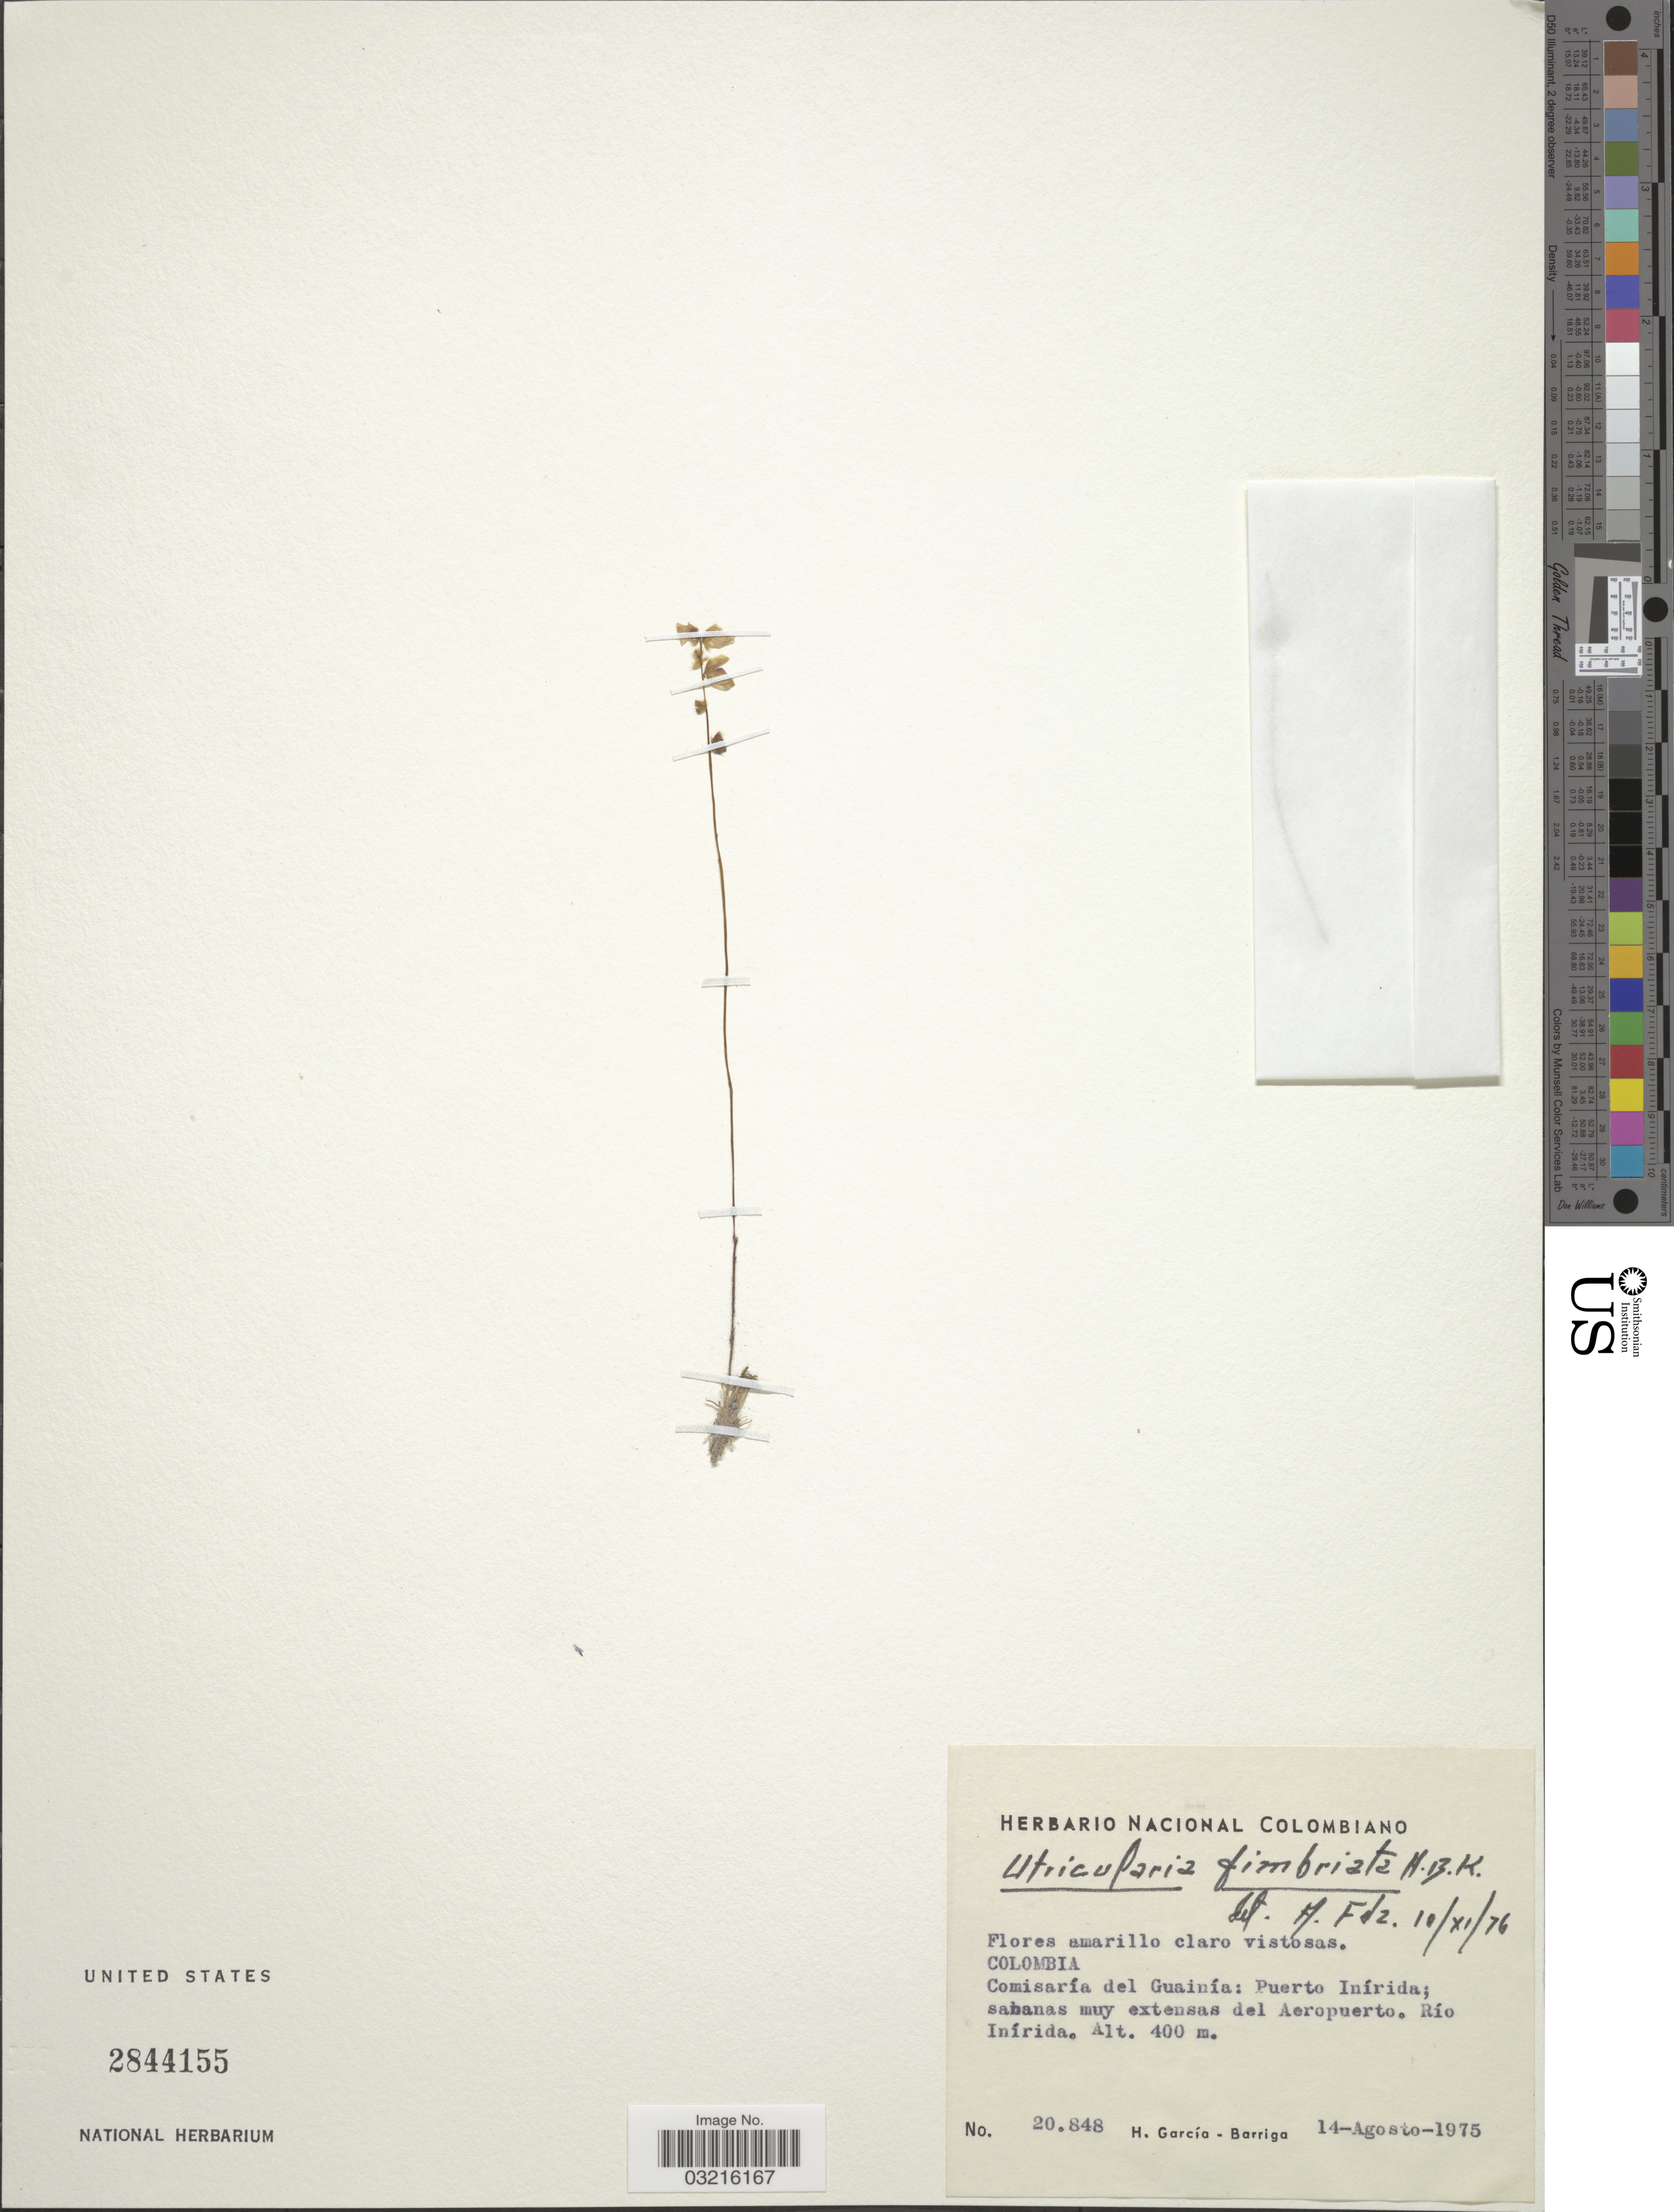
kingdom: Plantae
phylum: Tracheophyta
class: Magnoliopsida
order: Lamiales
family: Lentibulariaceae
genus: Utricularia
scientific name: Utricularia fimbriata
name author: Kunth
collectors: H. García Barriga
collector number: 20848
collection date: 1975-08-14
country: Colombia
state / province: Guainía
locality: Comisaría del Guainía: Puerto Inírida; sabanas muy extensas del Aeropuerto. Río Inírida.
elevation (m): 400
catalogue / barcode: US 2844155